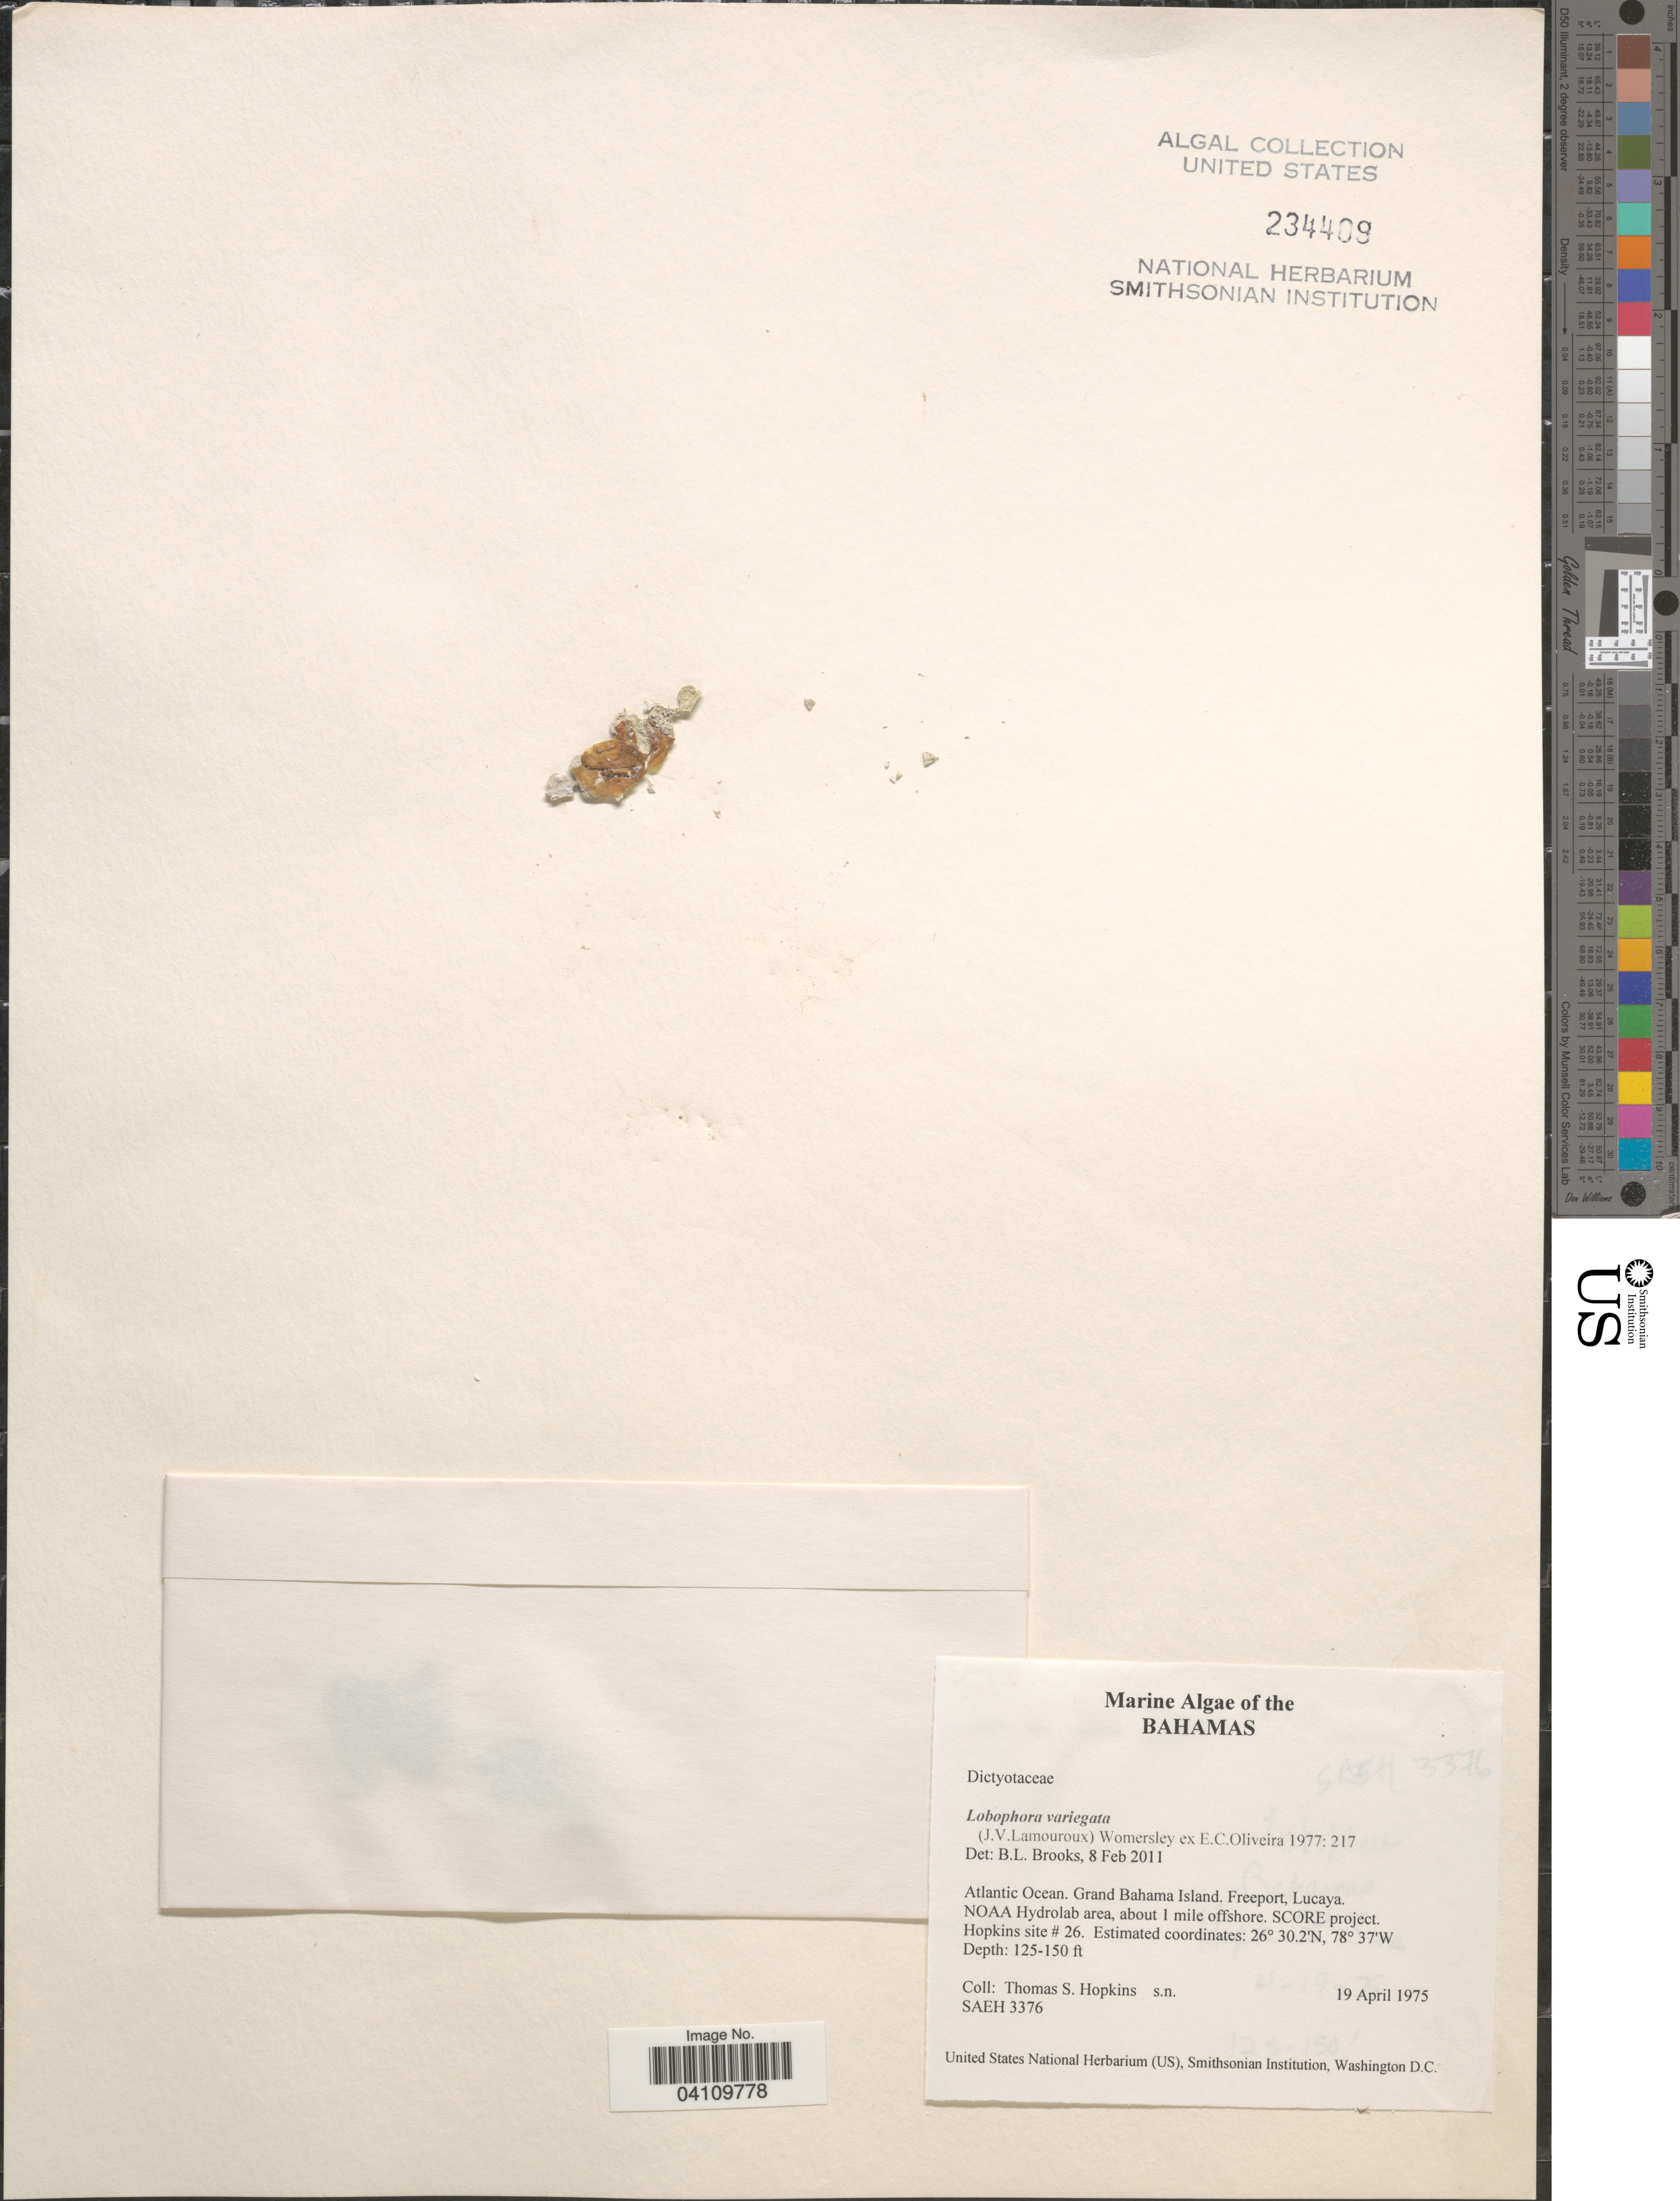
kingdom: Chromista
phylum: Ochrophyta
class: Phaeophyceae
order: Dictyotales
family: Dictyotaceae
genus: Lobophora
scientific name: Lobophora variegata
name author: (J.V.Lamouroux) Womersley & E.C. Oliveira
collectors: T. Hopkins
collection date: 1975-04-19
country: Bahamas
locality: Atlantic Ocean. Grand Bahama Island. Freeport, Lucaya. NOAA Hydrolab area, about 1 mile offshore. SCORE project. Hopkins site # 26.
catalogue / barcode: US 234409